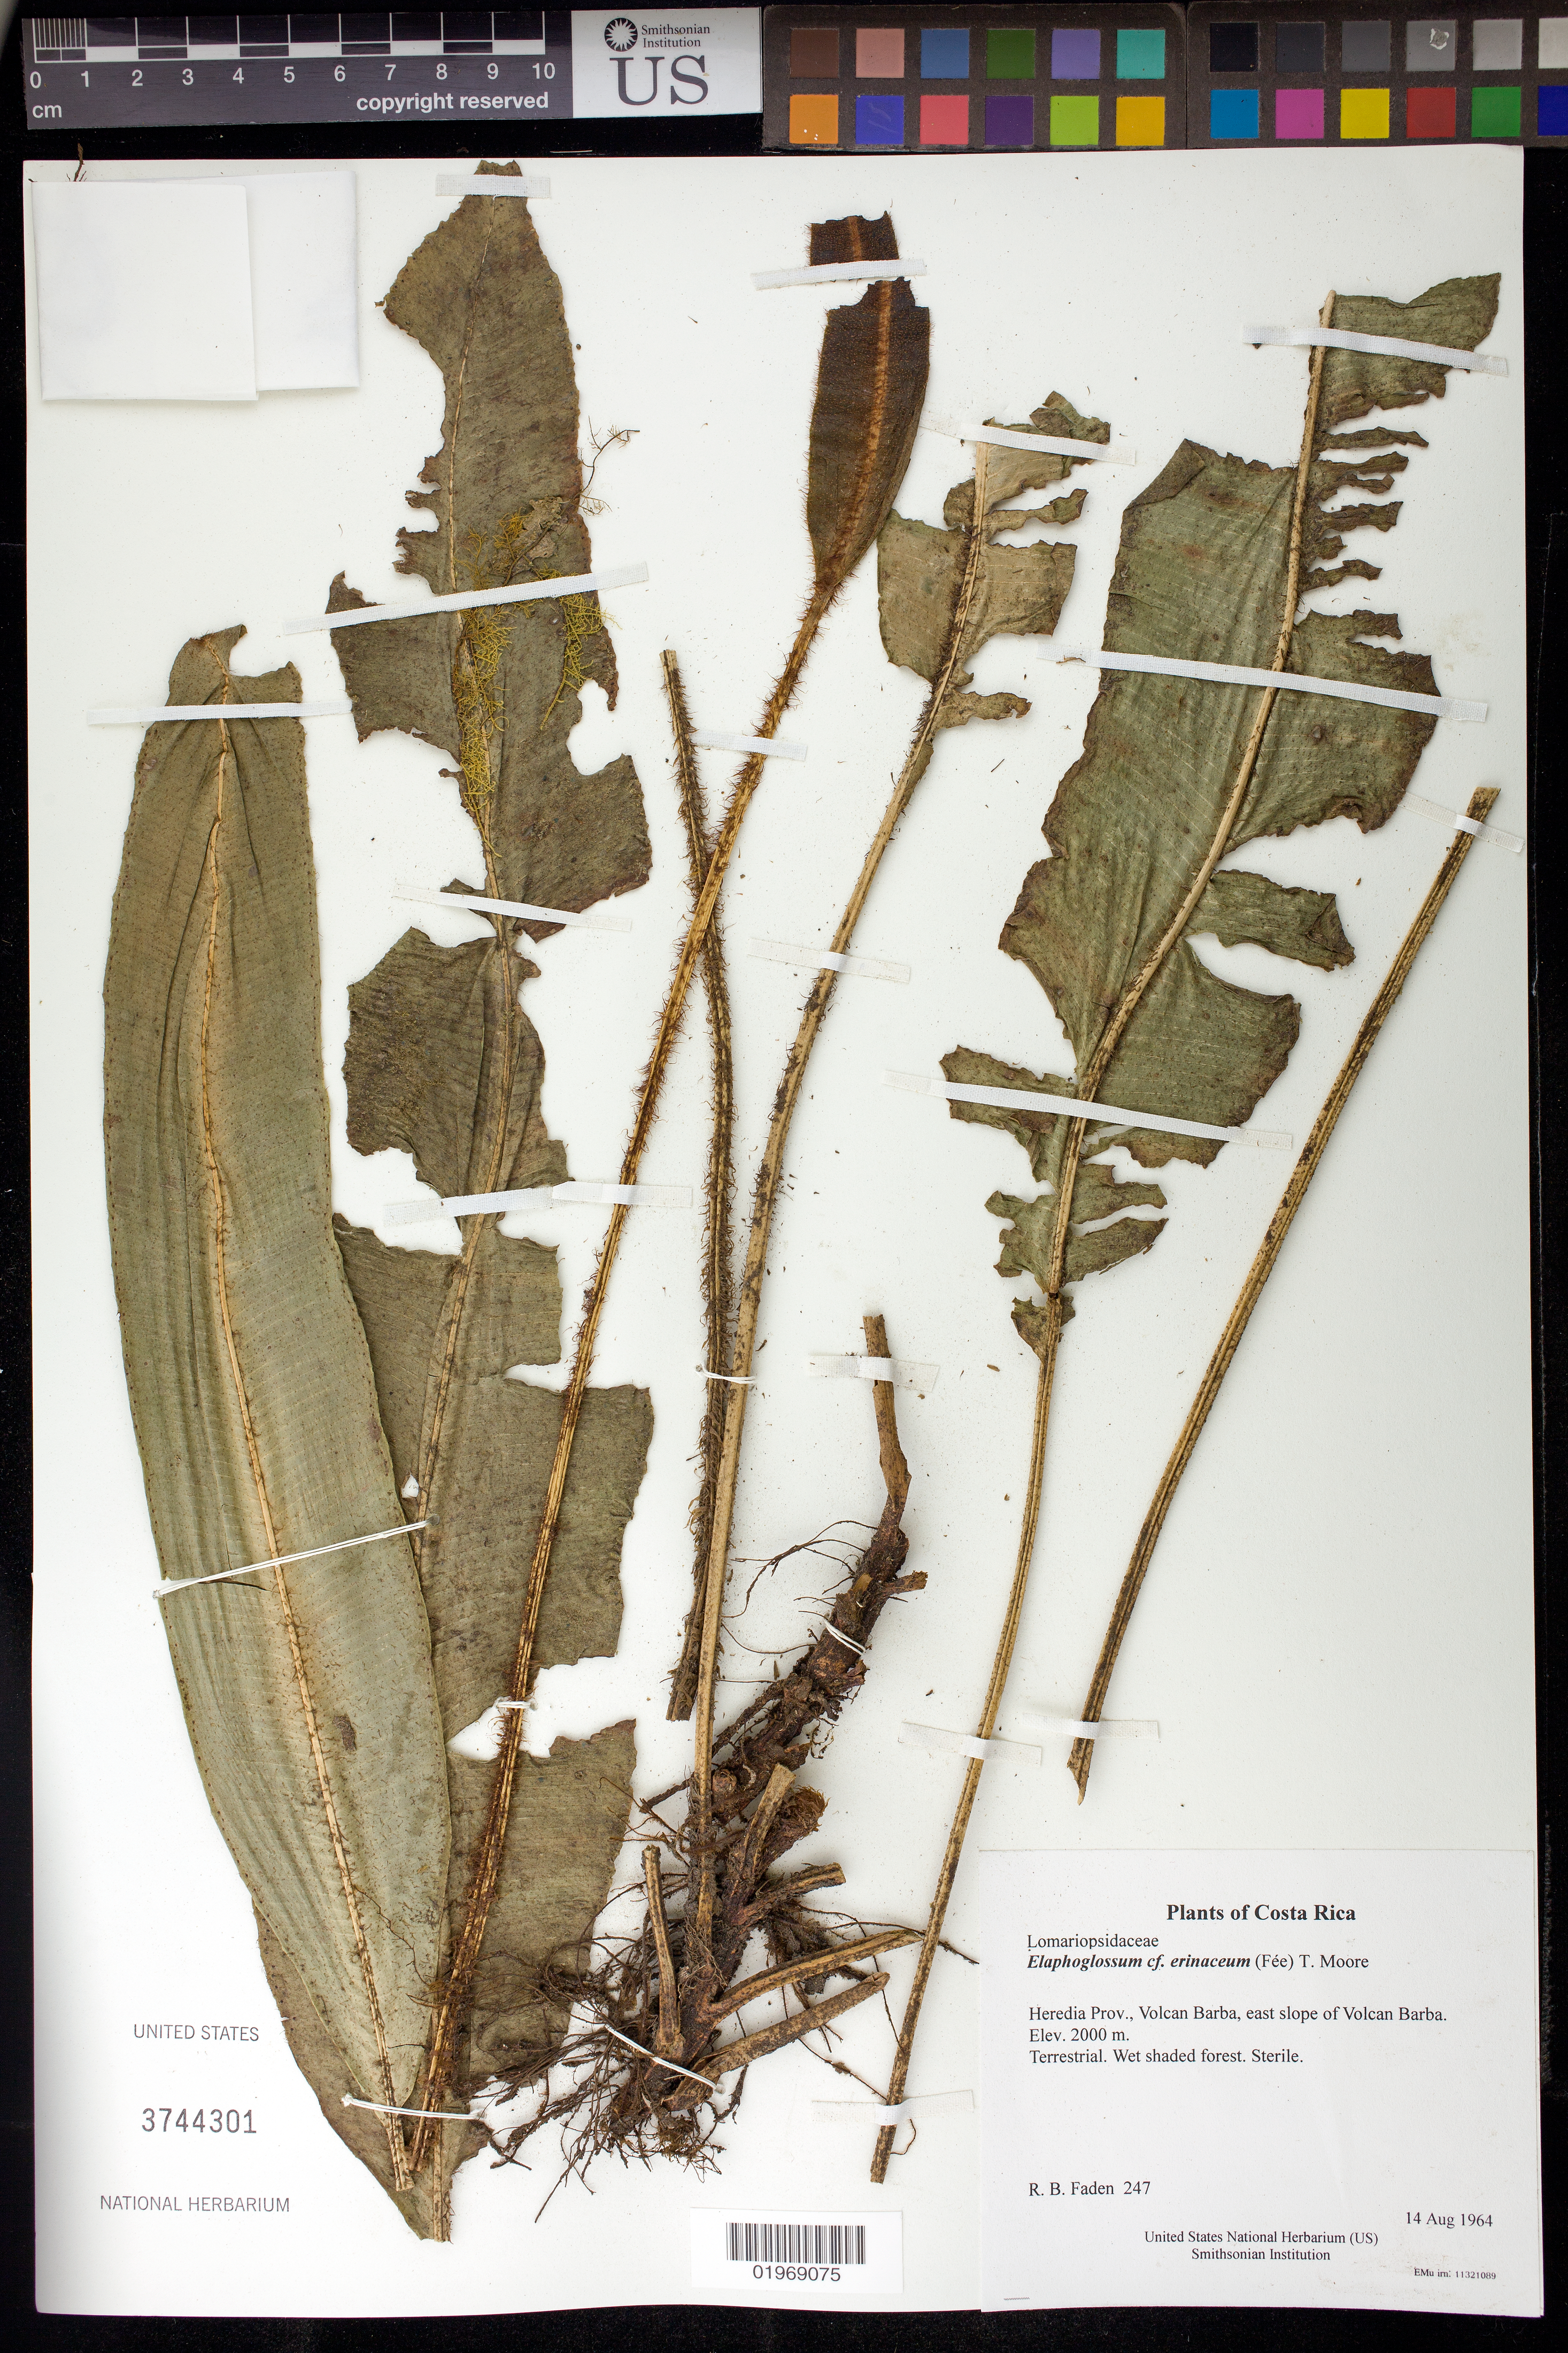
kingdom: Plantae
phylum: Tracheophyta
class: Polypodiopsida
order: Polypodiales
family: Dryopteridaceae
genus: Elaphoglossum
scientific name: Elaphoglossum erinaceum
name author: (Fée) T. Moore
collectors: R. B. Faden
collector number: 247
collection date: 1964-08-14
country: Costa Rica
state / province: Heredia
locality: Volcan Barba, east slope of Volcan Barba.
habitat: Wet shaded forest.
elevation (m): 2000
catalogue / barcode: US 3744301